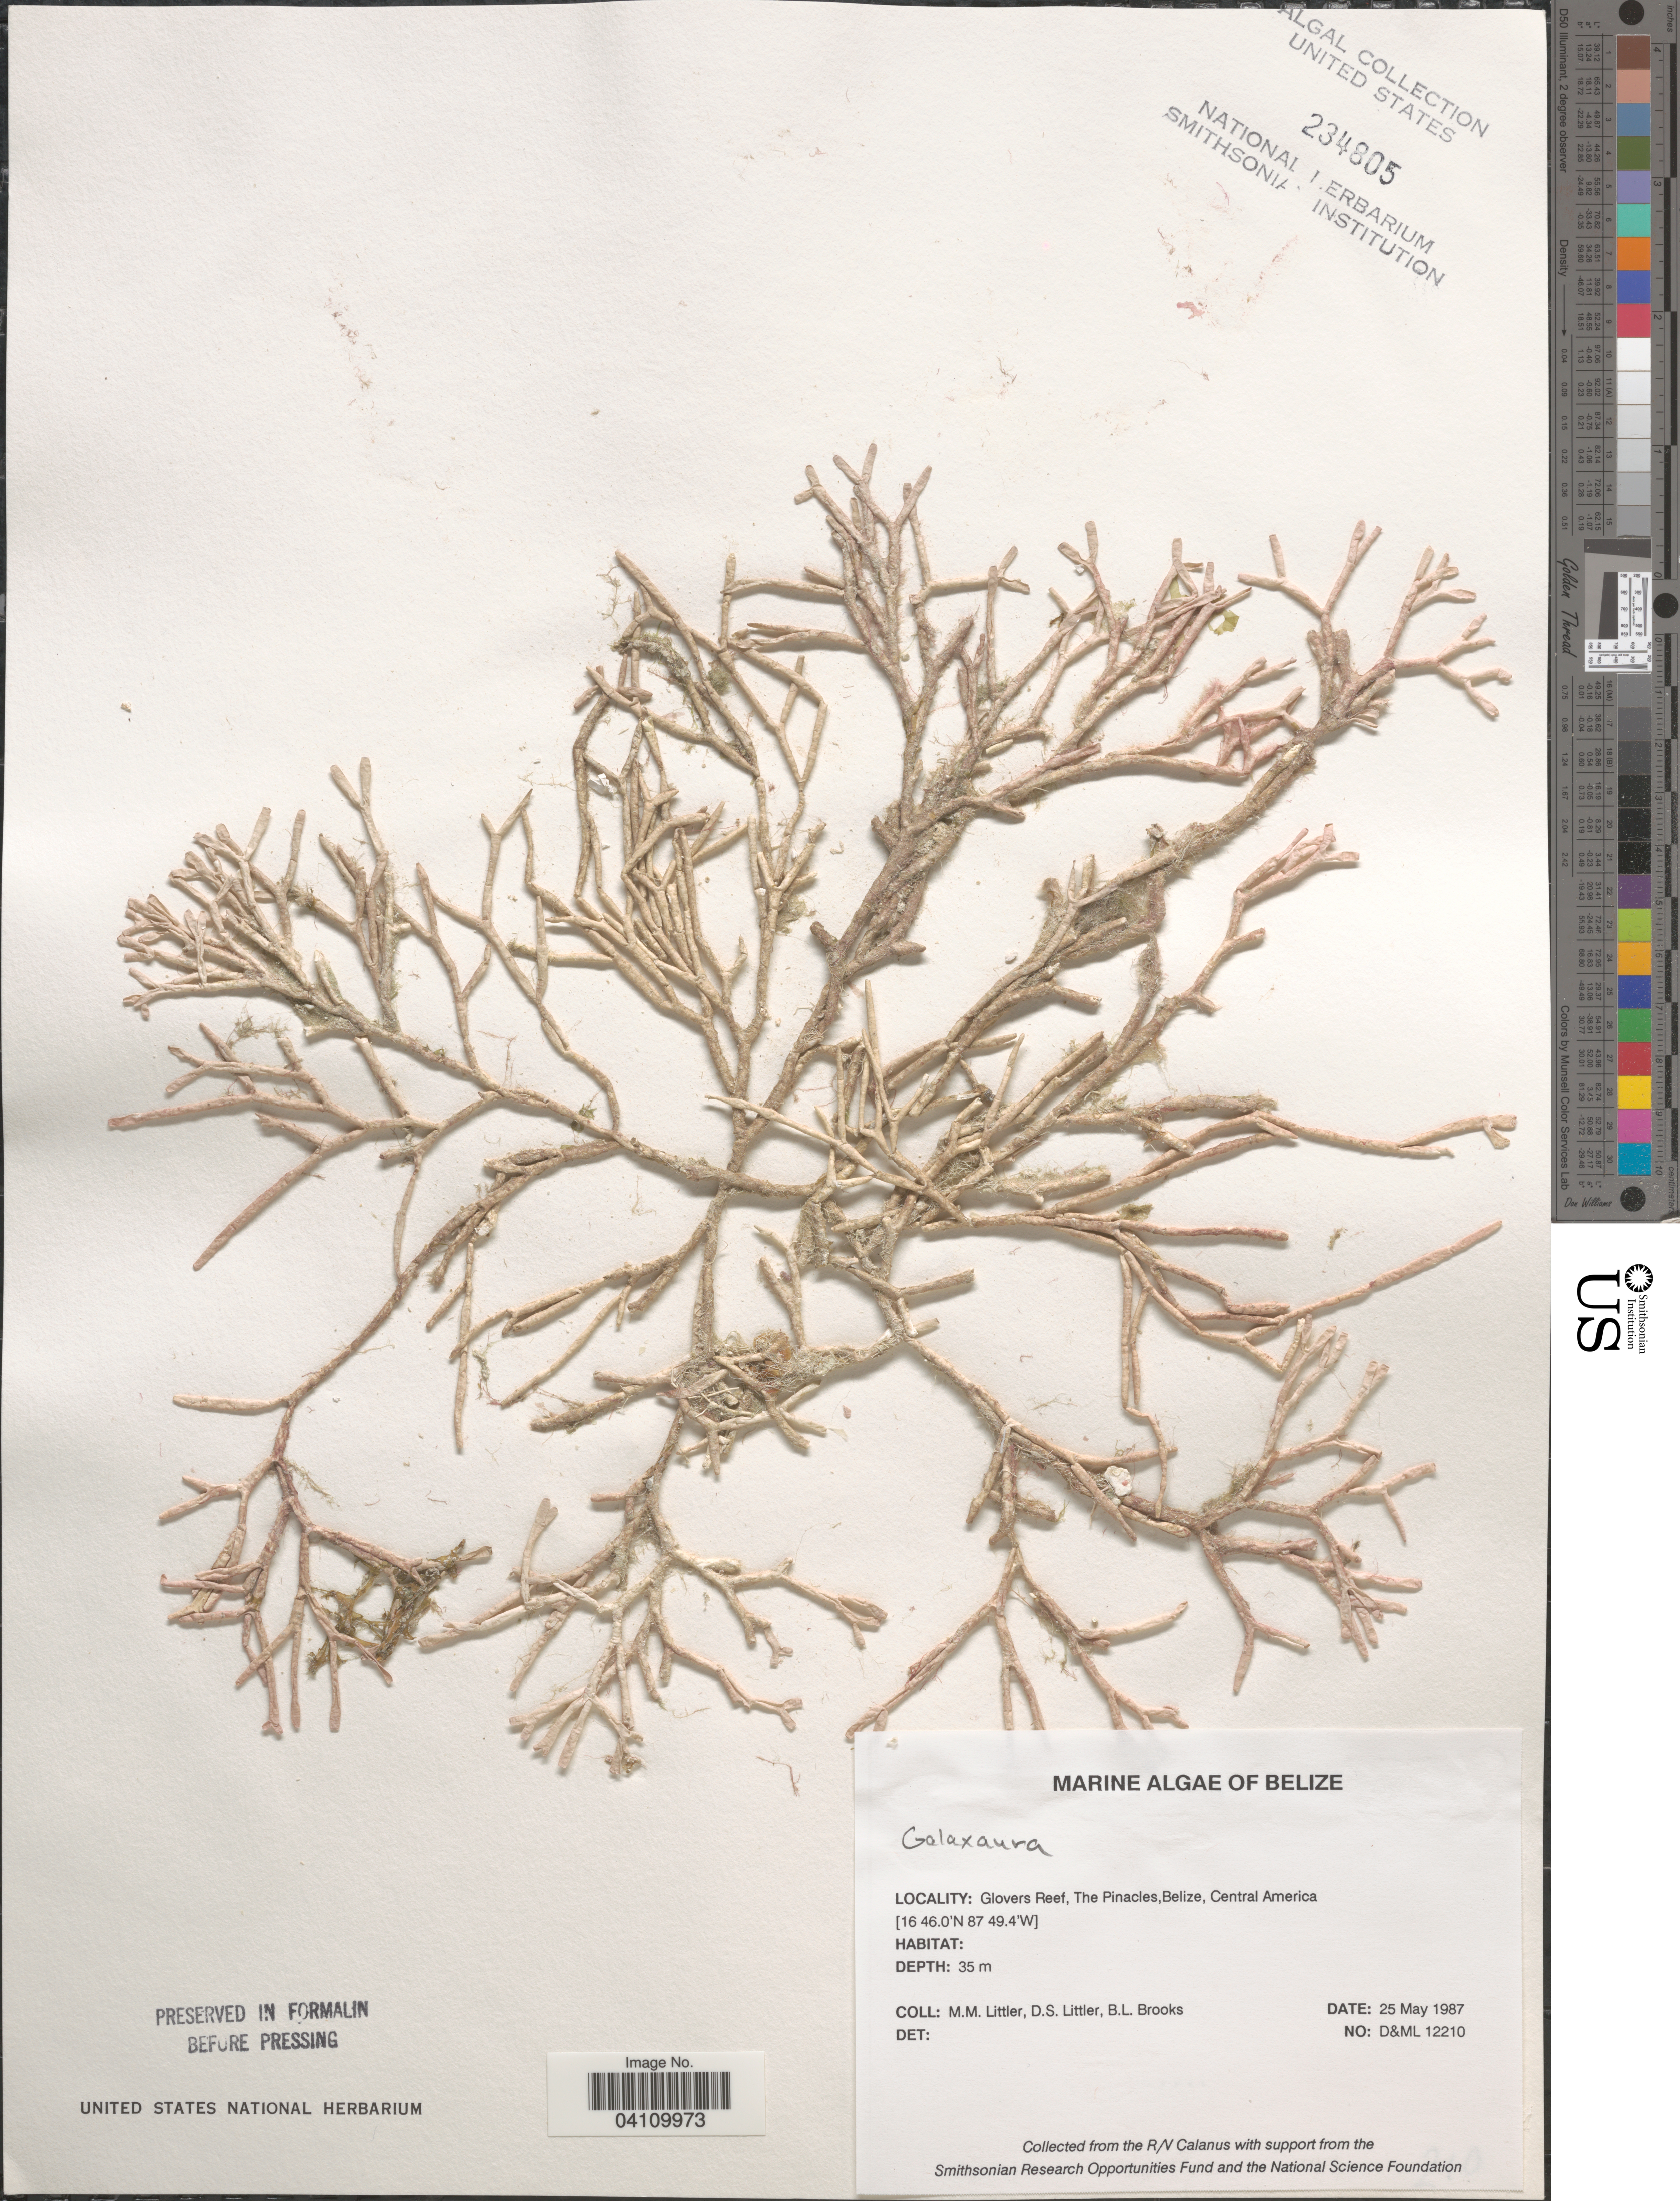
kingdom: Plantae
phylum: Rhodophyta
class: Florideophyceae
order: Nemaliales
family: Galaxauraceae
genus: Galaxaura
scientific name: Galaxaura sp.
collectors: D. S. Littler & B. Brooks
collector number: D&ML 12210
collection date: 1987-05-25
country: Belize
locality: Glovers Reef, The Pinacles.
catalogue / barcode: US 234805